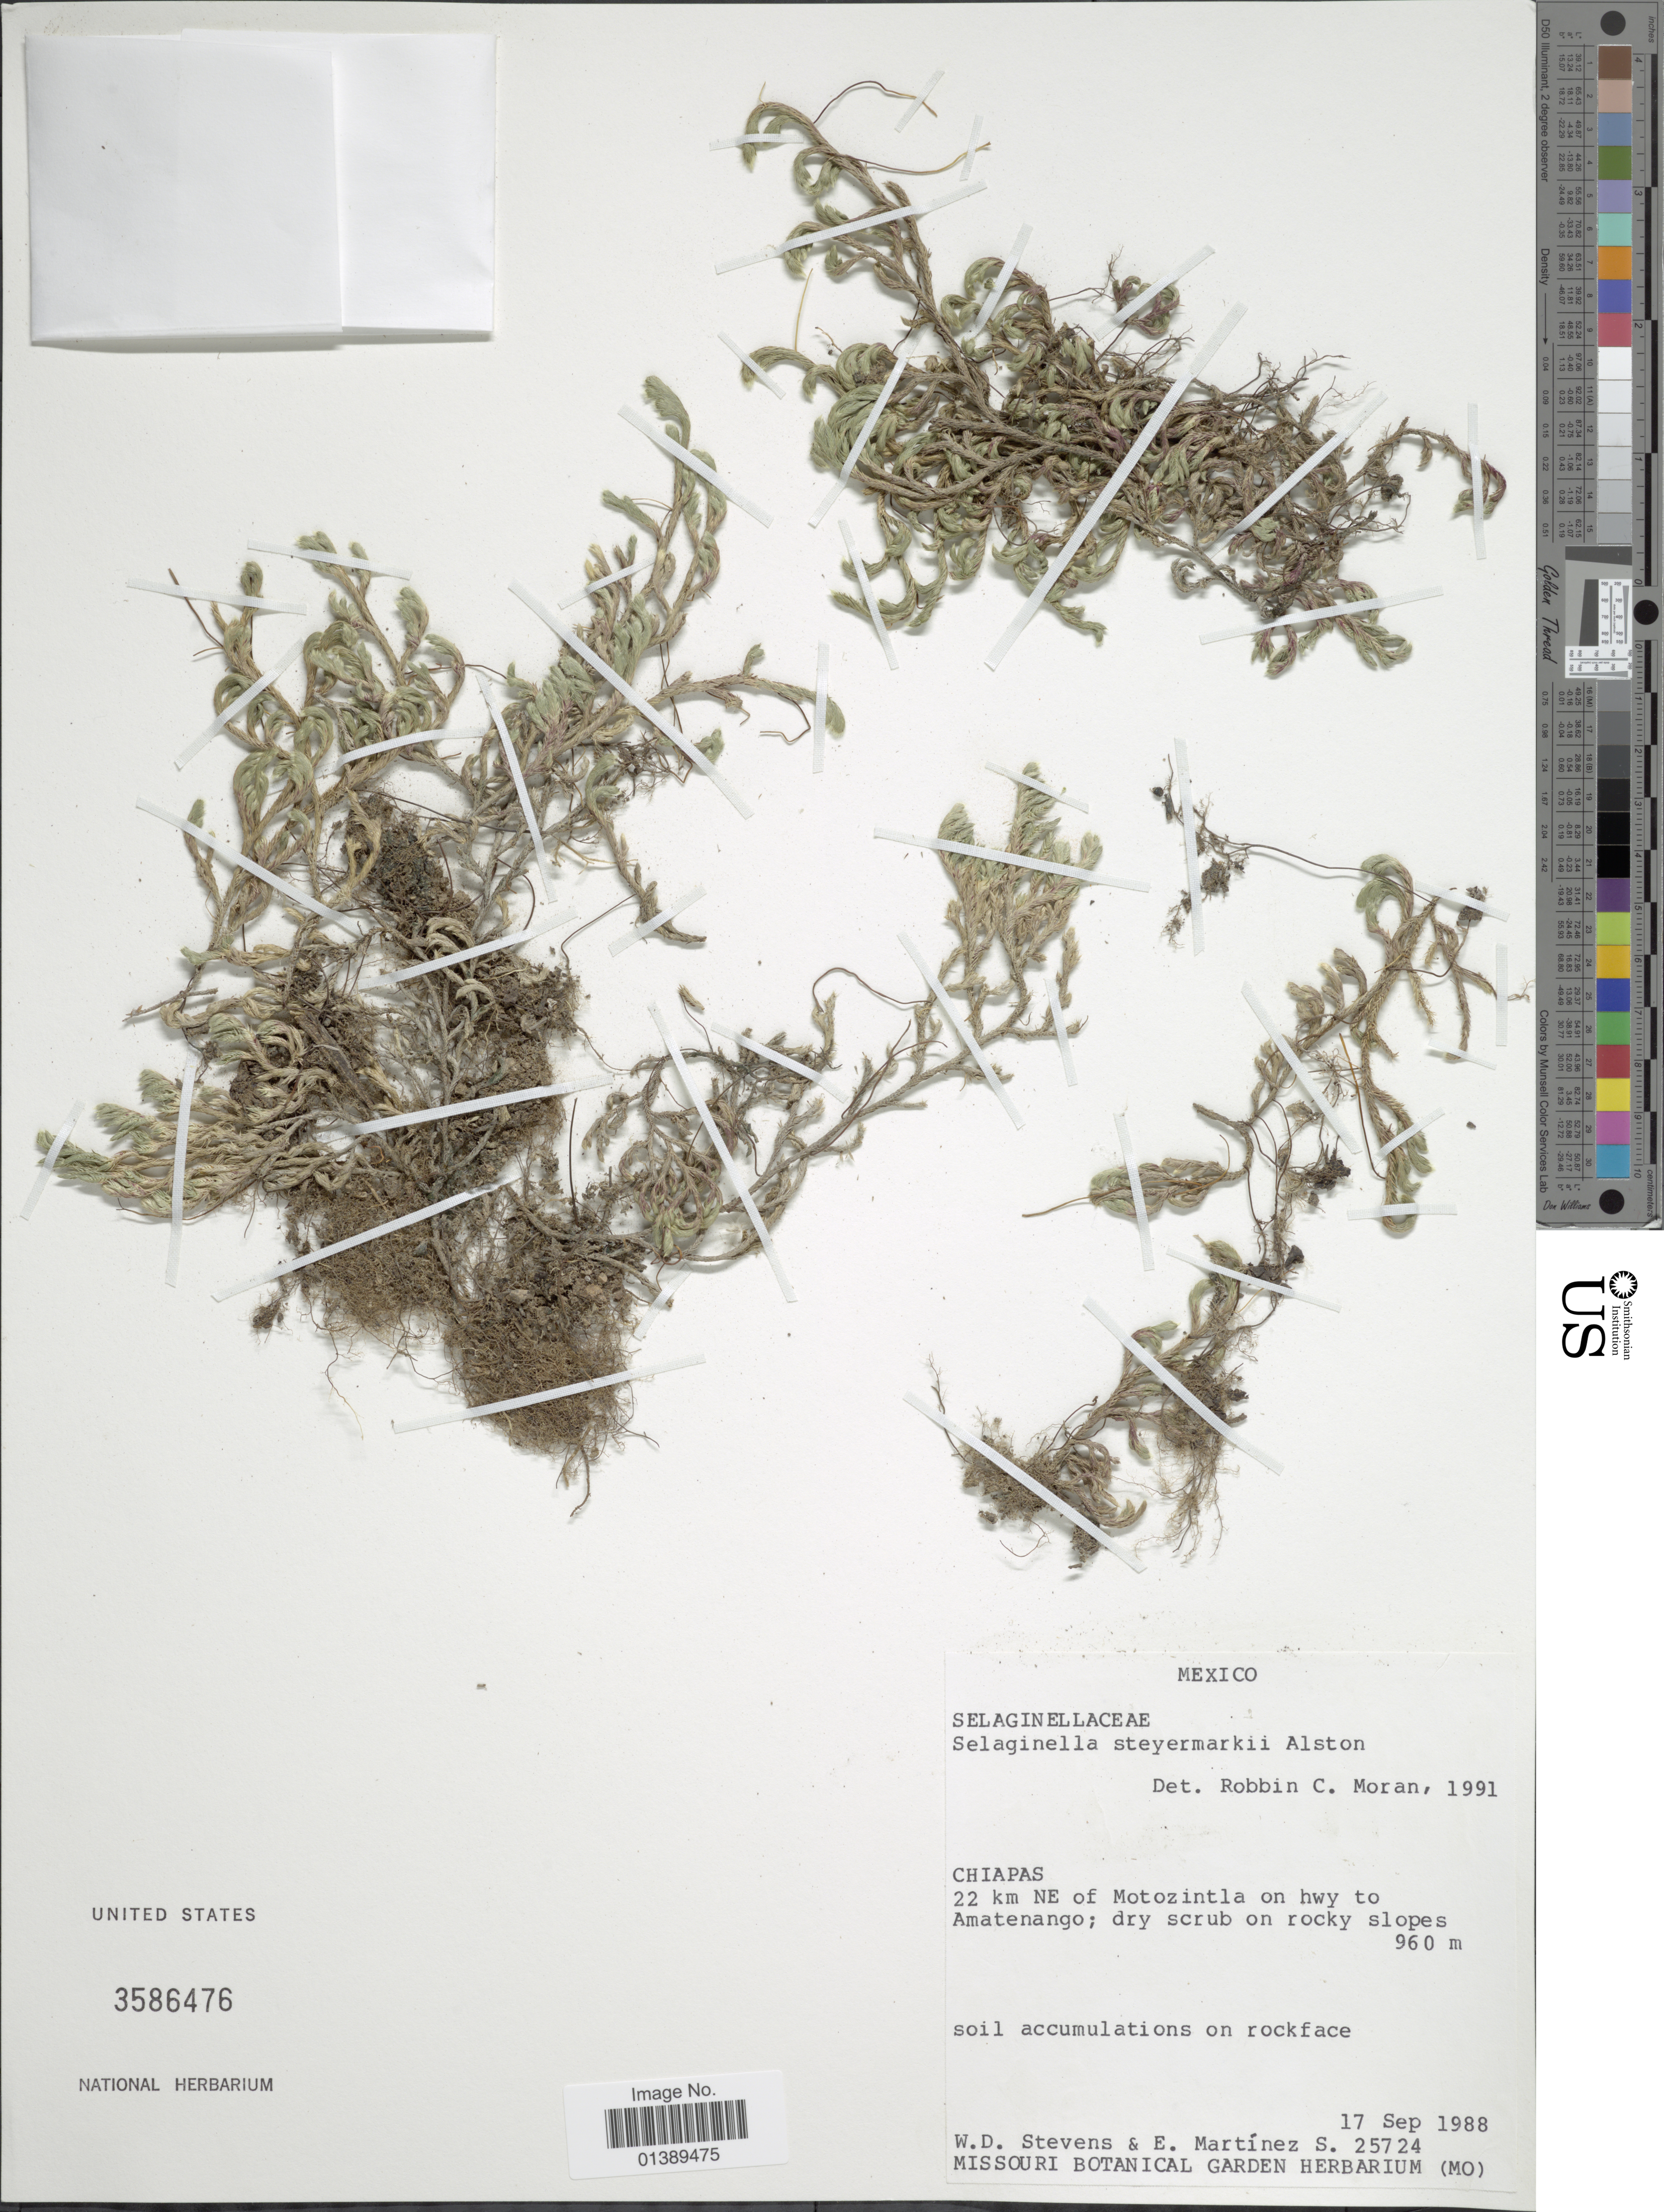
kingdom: Plantae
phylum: Tracheophyta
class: Lycopodiopsida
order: Selaginellales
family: Selaginellaceae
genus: Selaginella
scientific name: Selaginella steyermarkii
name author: Alston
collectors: W. D. Stevens & E. M. Martínez S.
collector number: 25724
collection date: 1988-09-17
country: Mexico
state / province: Chiapas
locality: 22 km NE of Motozintla on hwy to Amatenango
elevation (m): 960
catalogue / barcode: US 3586476